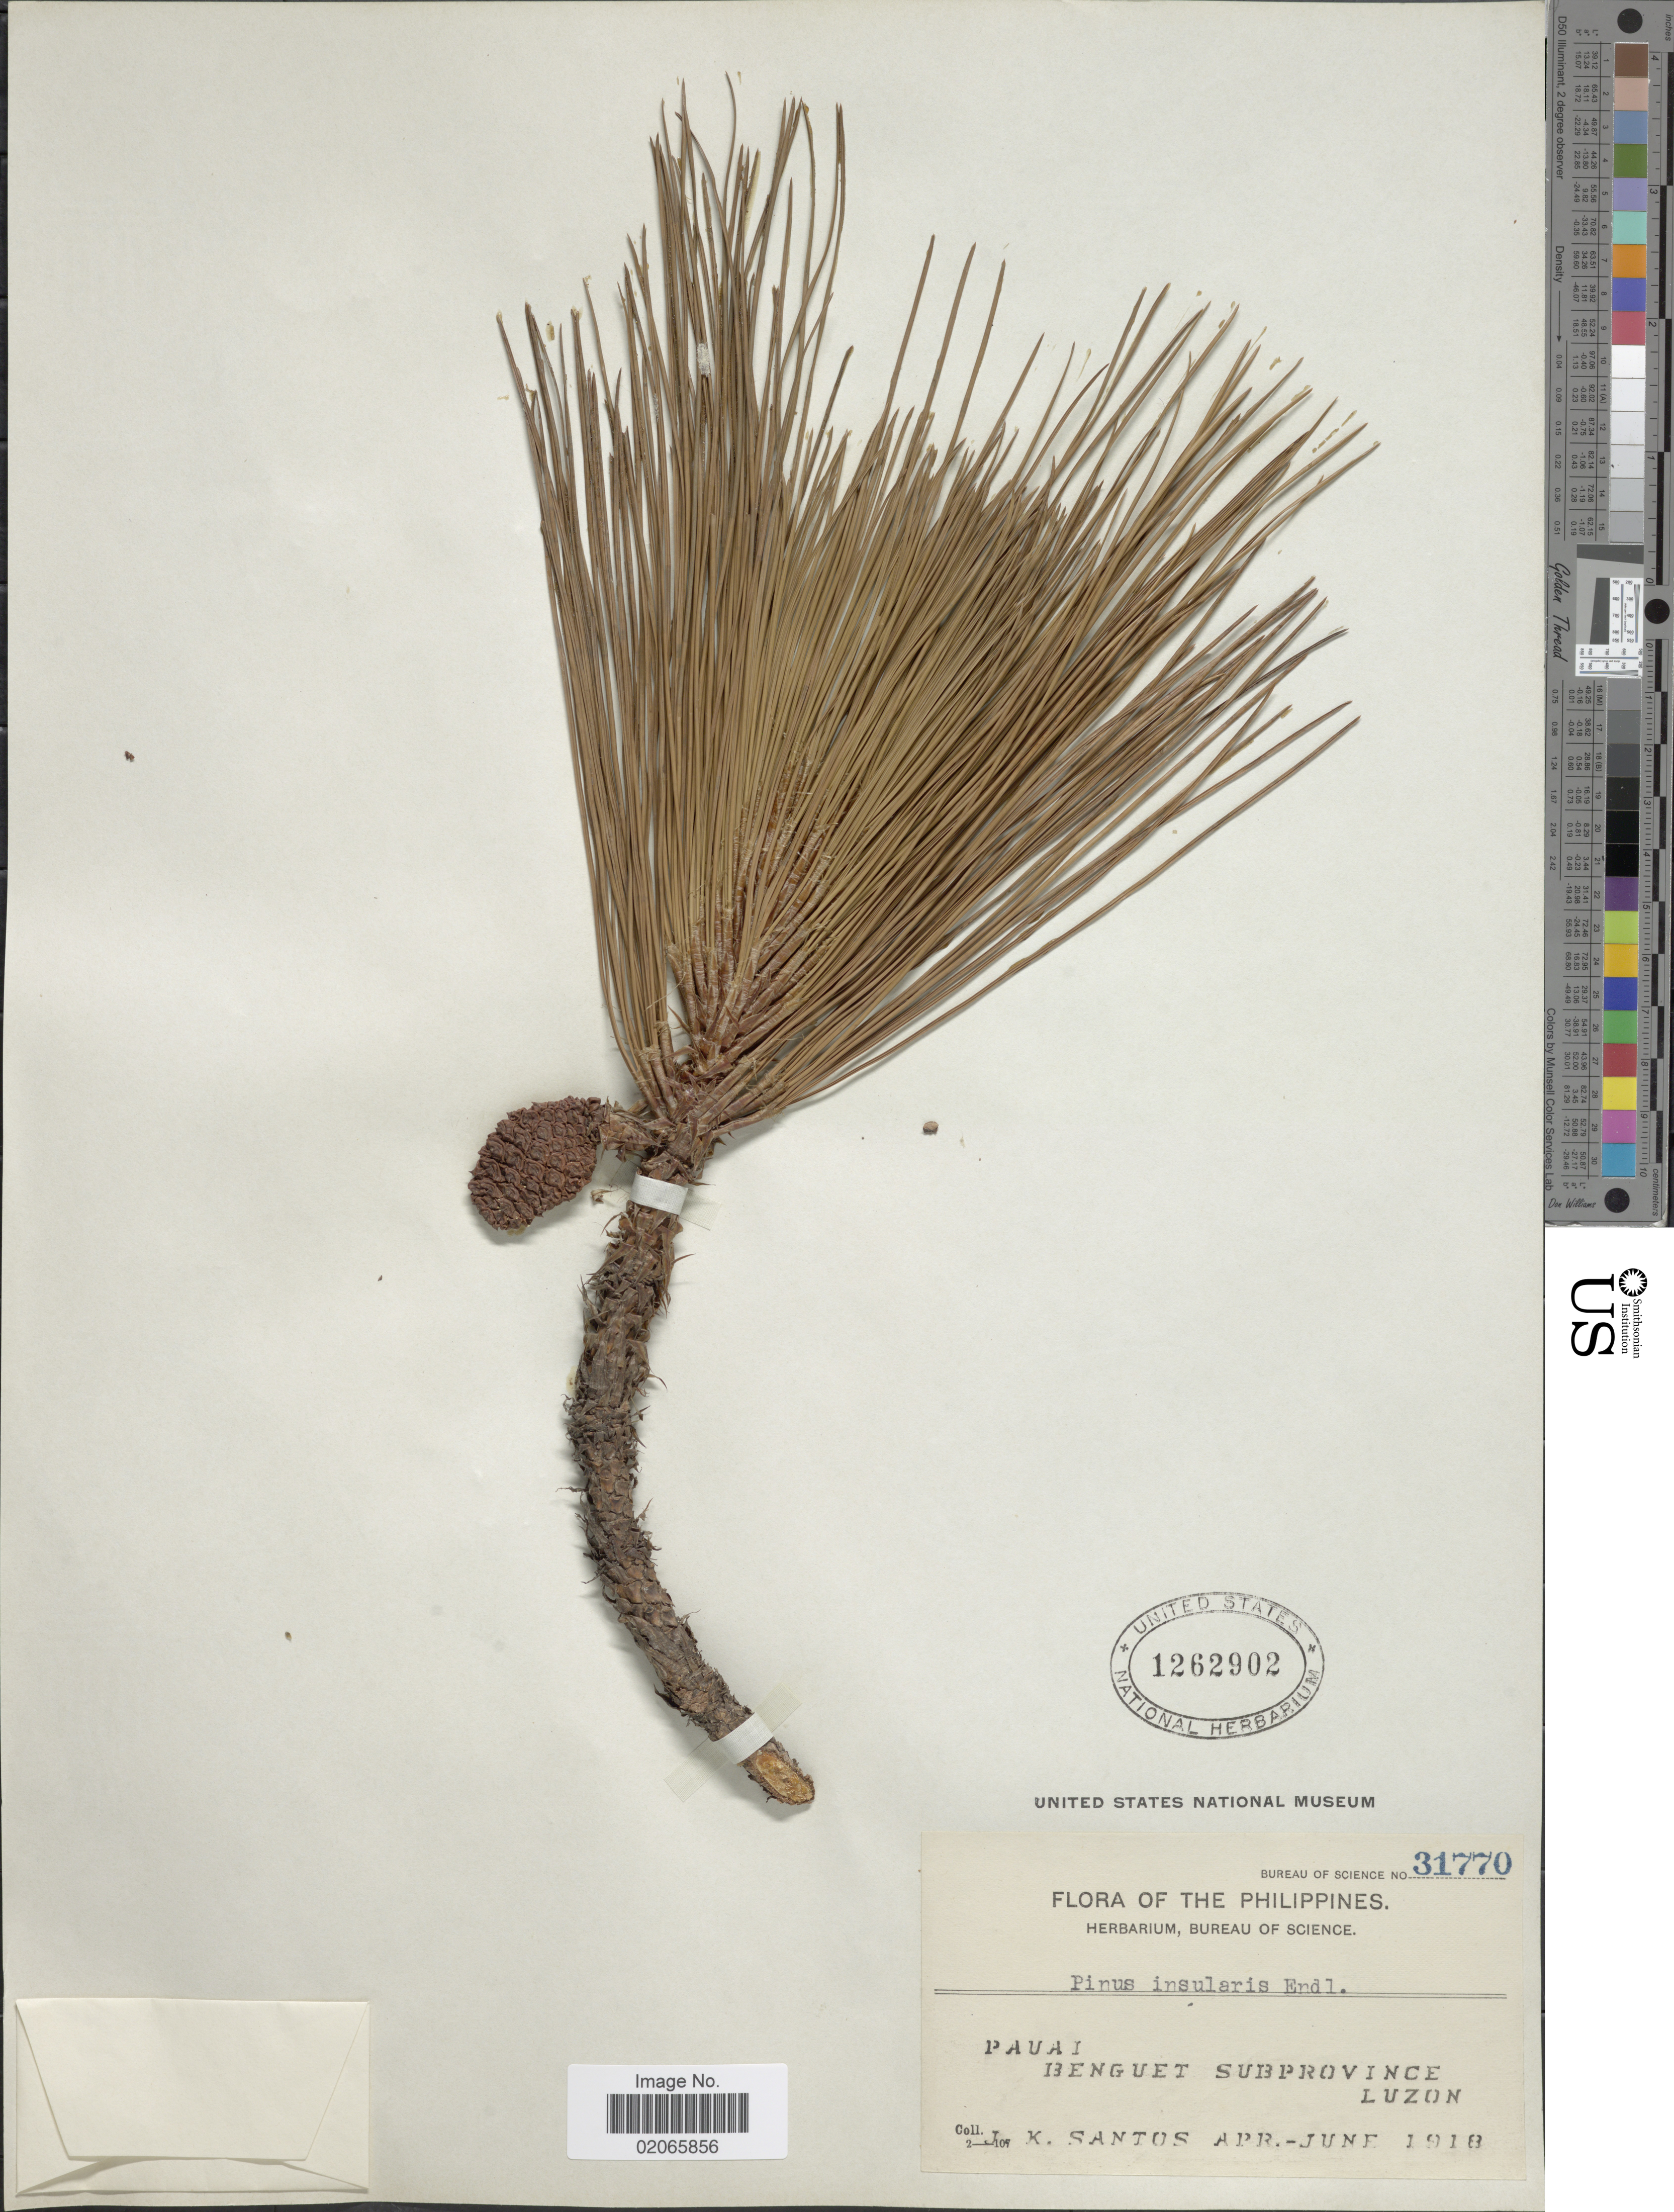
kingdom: Plantae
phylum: Tracheophyta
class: Pinopsida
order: Pinales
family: Pinaceae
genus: Pinus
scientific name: Pinus insularis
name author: Endl.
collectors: J. K. Santos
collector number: Bureau of Science31770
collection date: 1918-04/1918-06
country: Philippines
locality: Pauai Benguet Subprovince Luzon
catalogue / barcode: US 1262902